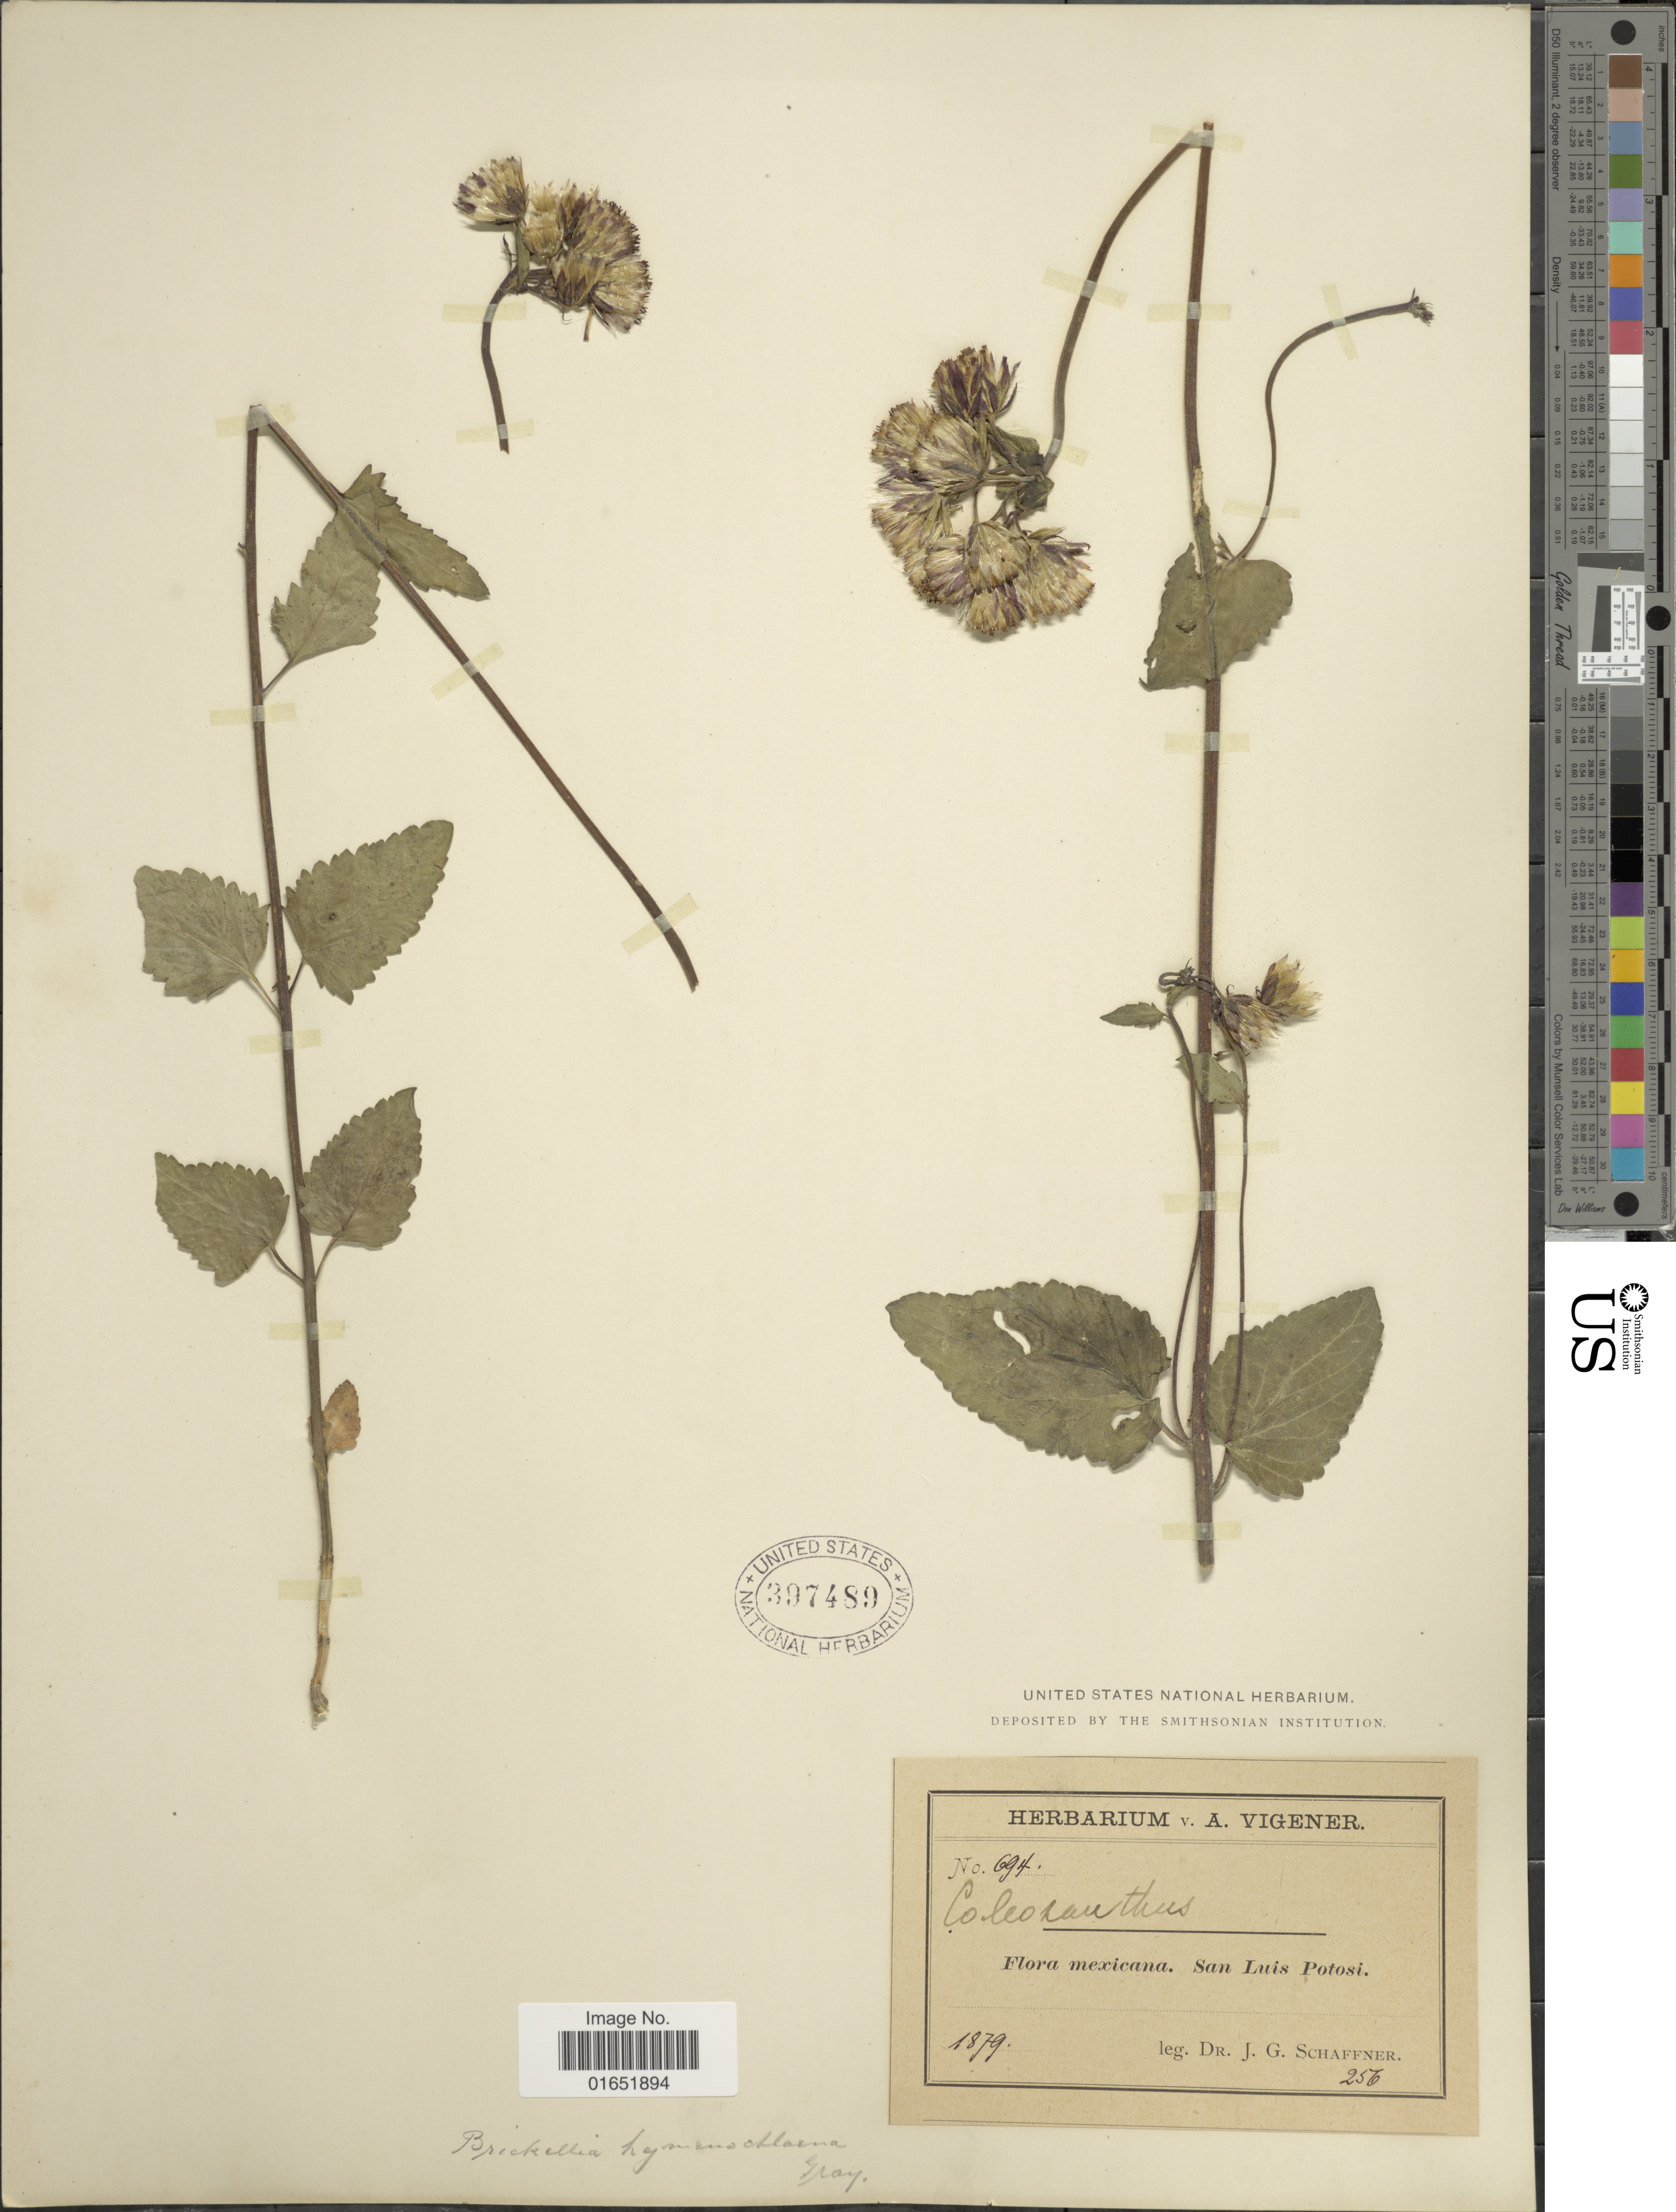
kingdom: Plantae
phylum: Tracheophyta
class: Magnoliopsida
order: Asterales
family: Asteraceae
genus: Brickellia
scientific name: Brickellia hymenochlaena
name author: A. Gray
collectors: J. G. Schaffner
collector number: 694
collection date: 1879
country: Mexico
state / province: San Luis Potosí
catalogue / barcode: US 397489